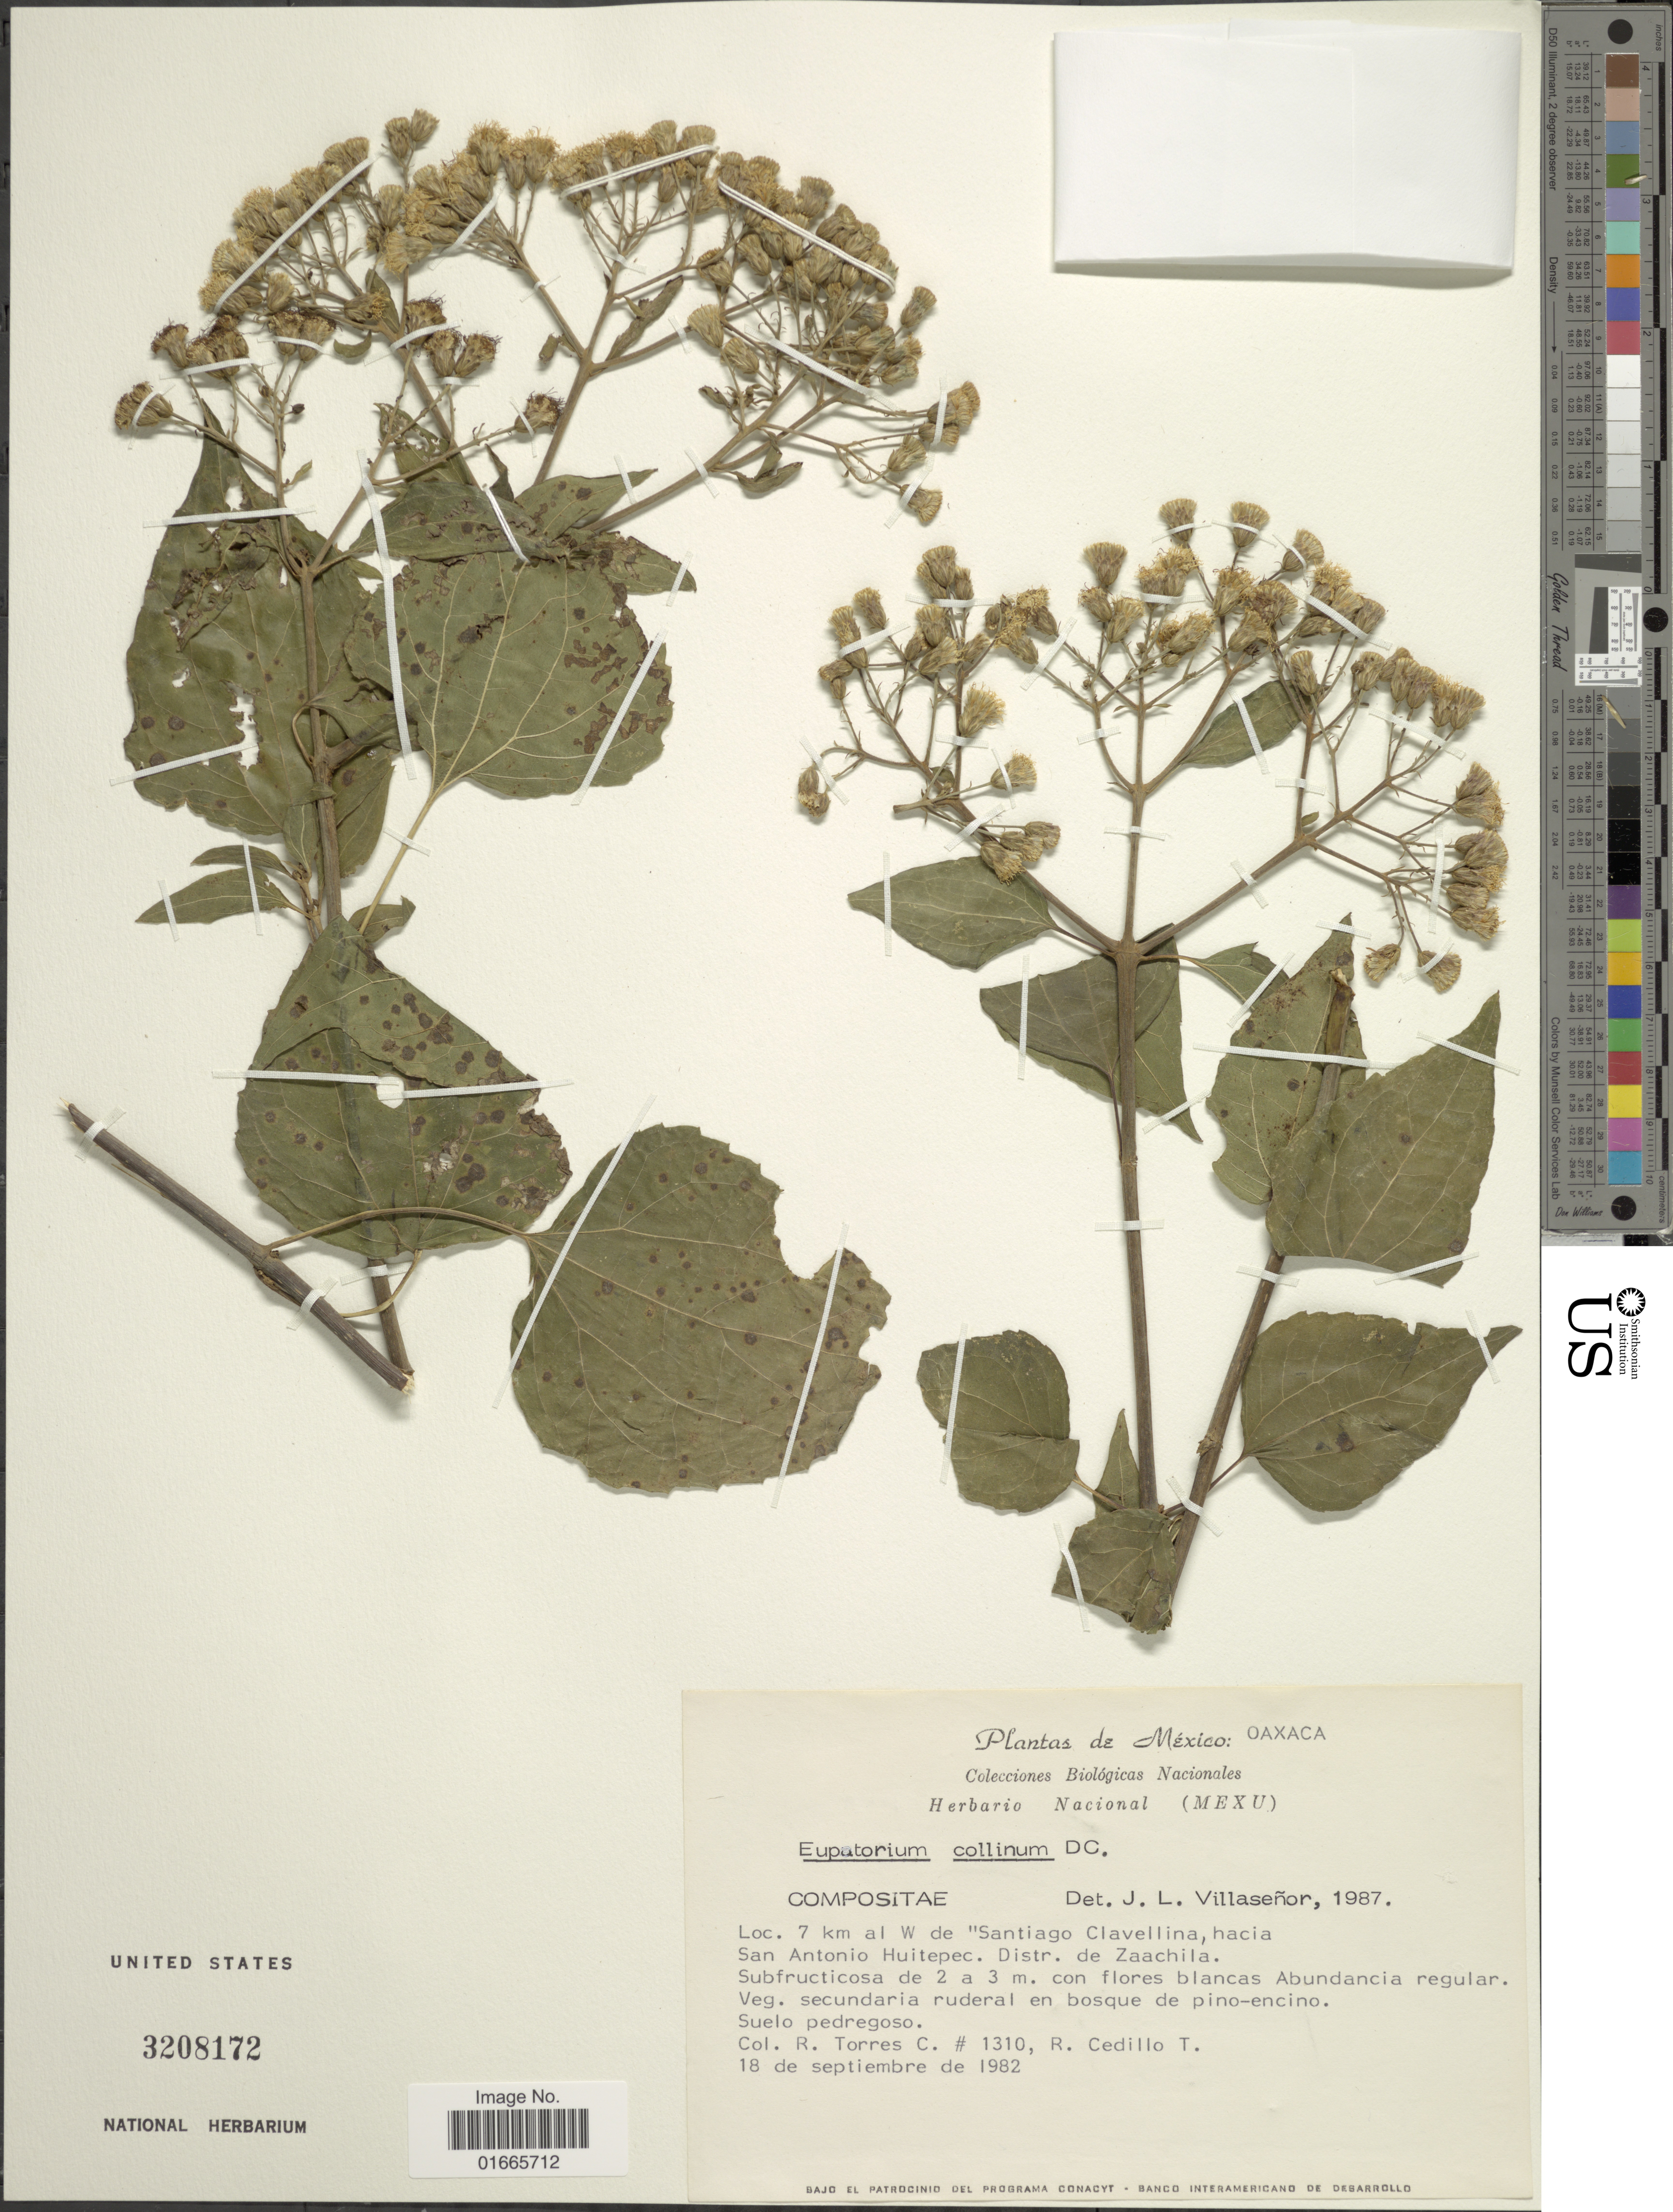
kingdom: Plantae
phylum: Tracheophyta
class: Magnoliopsida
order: Asterales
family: Asteraceae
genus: Chromolaena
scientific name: Chromolaena collina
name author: (DC.) R.M. King & H. Rob.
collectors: R. Torres C. & R. CedilloT.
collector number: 1310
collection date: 1982-09-18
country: Mexico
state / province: Oaxaca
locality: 7 km al W de Santiago Clavellina, hacia San Antonio Huitepec. Distr. de Zaachila.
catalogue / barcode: US 3208172